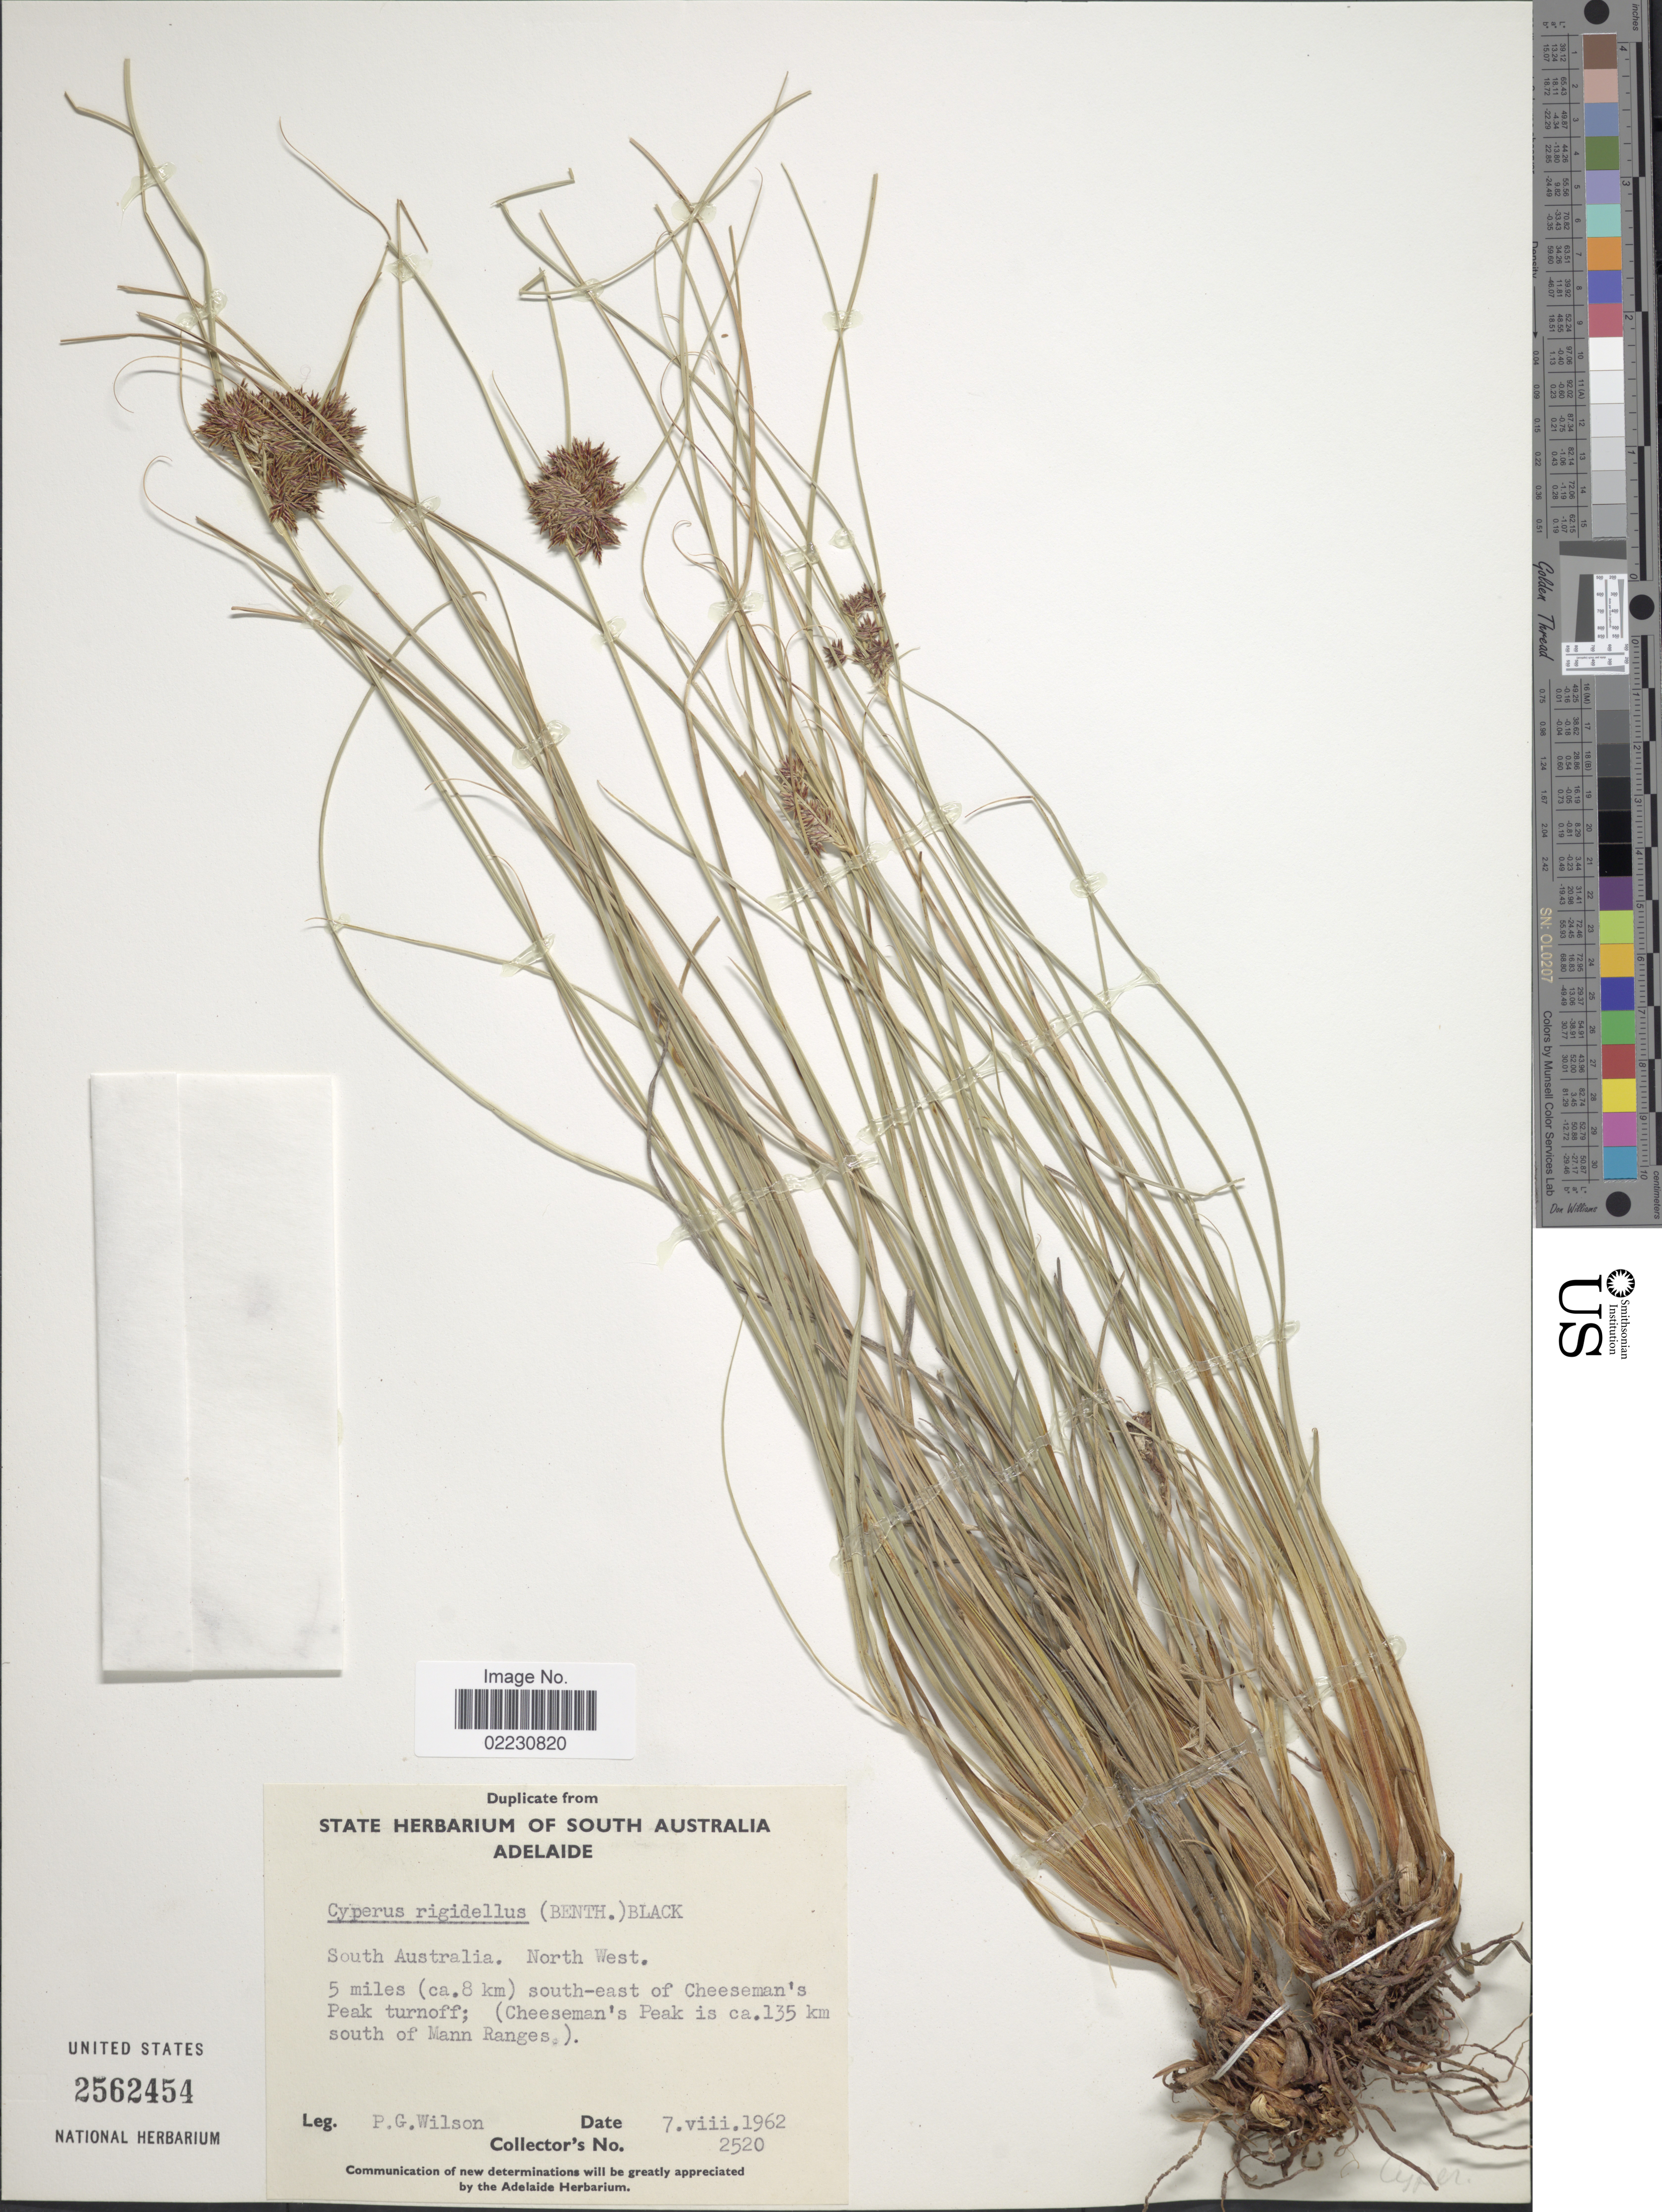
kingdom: Plantae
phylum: Tracheophyta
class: Liliopsida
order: Poales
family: Cyperaceae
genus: Cyperus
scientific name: Cyperus rigidellus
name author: (Benth.) J.M. Black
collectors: P. G. Wilson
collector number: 2520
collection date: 1962-08-07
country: Australia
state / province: South Australia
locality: South Australia, North West, 5 miles (ca 8 km) south-east of Cheeseman's Peak turnoff (Cheeseman's Peak is ca 135 km south of Mann Ranges)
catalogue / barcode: US 2562454